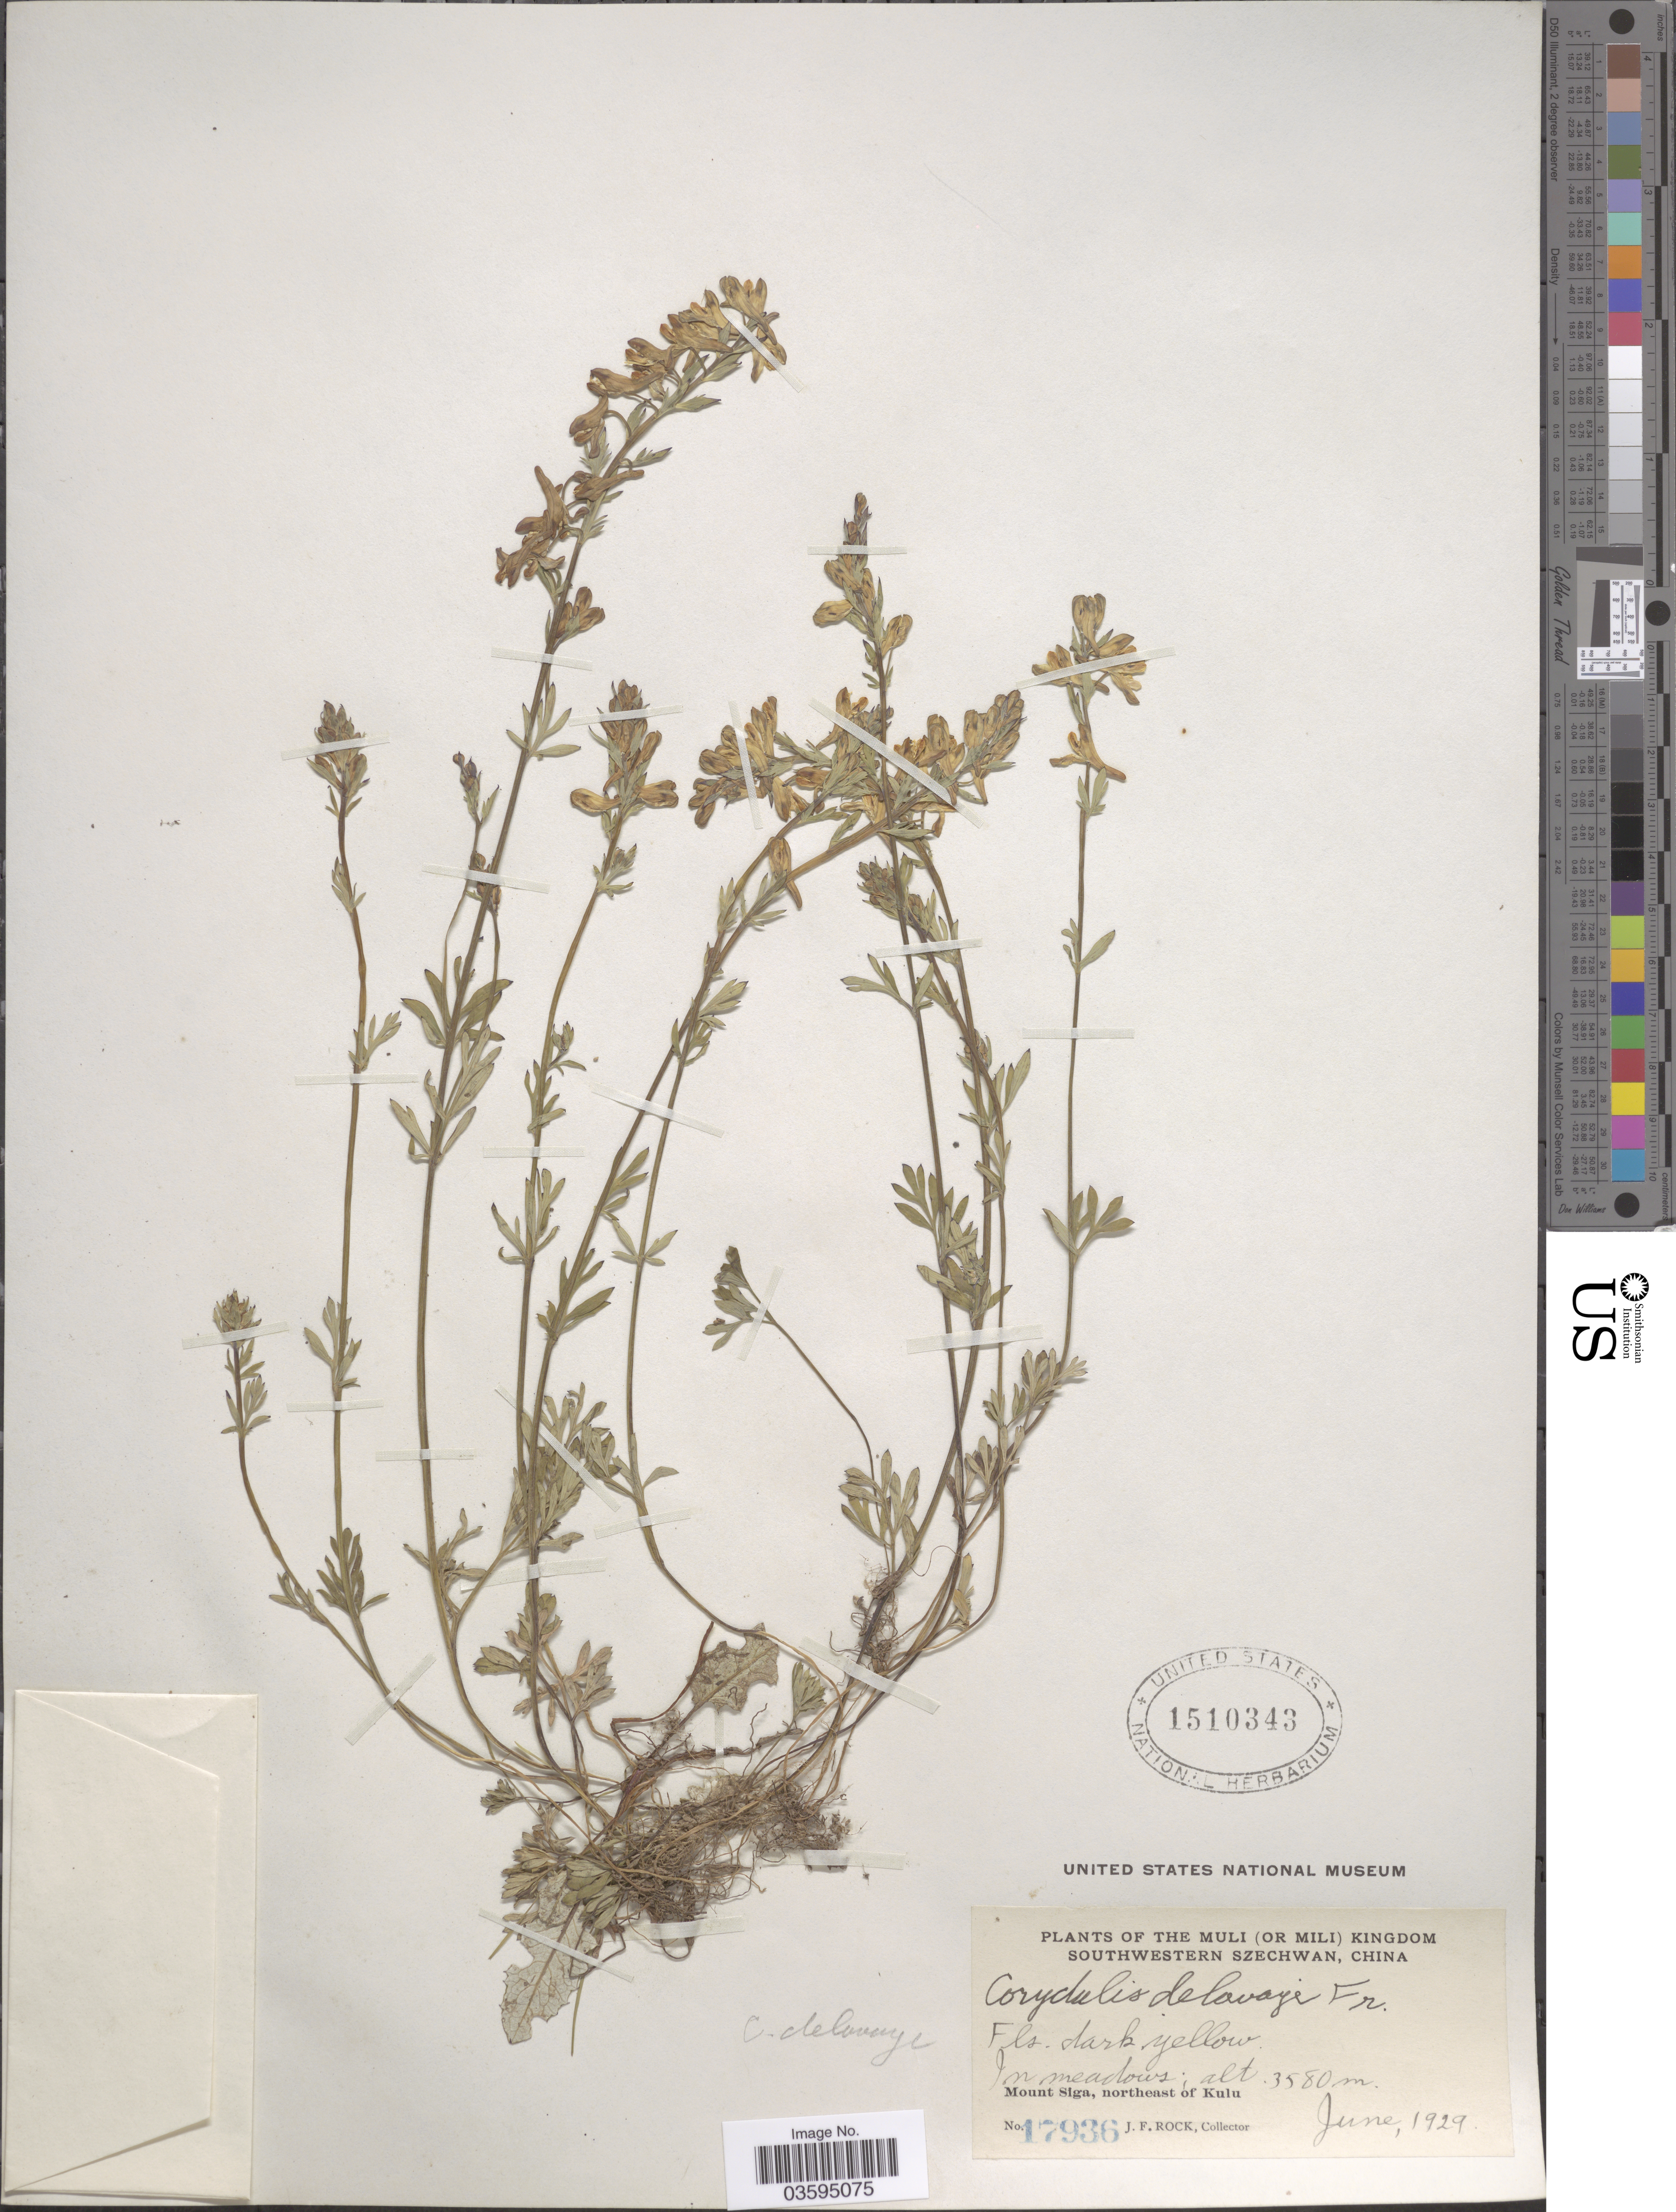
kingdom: Plantae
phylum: Tracheophyta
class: Magnoliopsida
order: Ranunculales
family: Papaveraceae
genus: Corydalis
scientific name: Corydalis delavayi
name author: Franch.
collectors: J. Rock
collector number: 17936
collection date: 1929-06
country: China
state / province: Sichuan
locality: The Muli (or Mili) Kingdom. Southwestern Szechuan. Mount Siga, northeast of Kulu.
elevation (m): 3580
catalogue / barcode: US 1510343